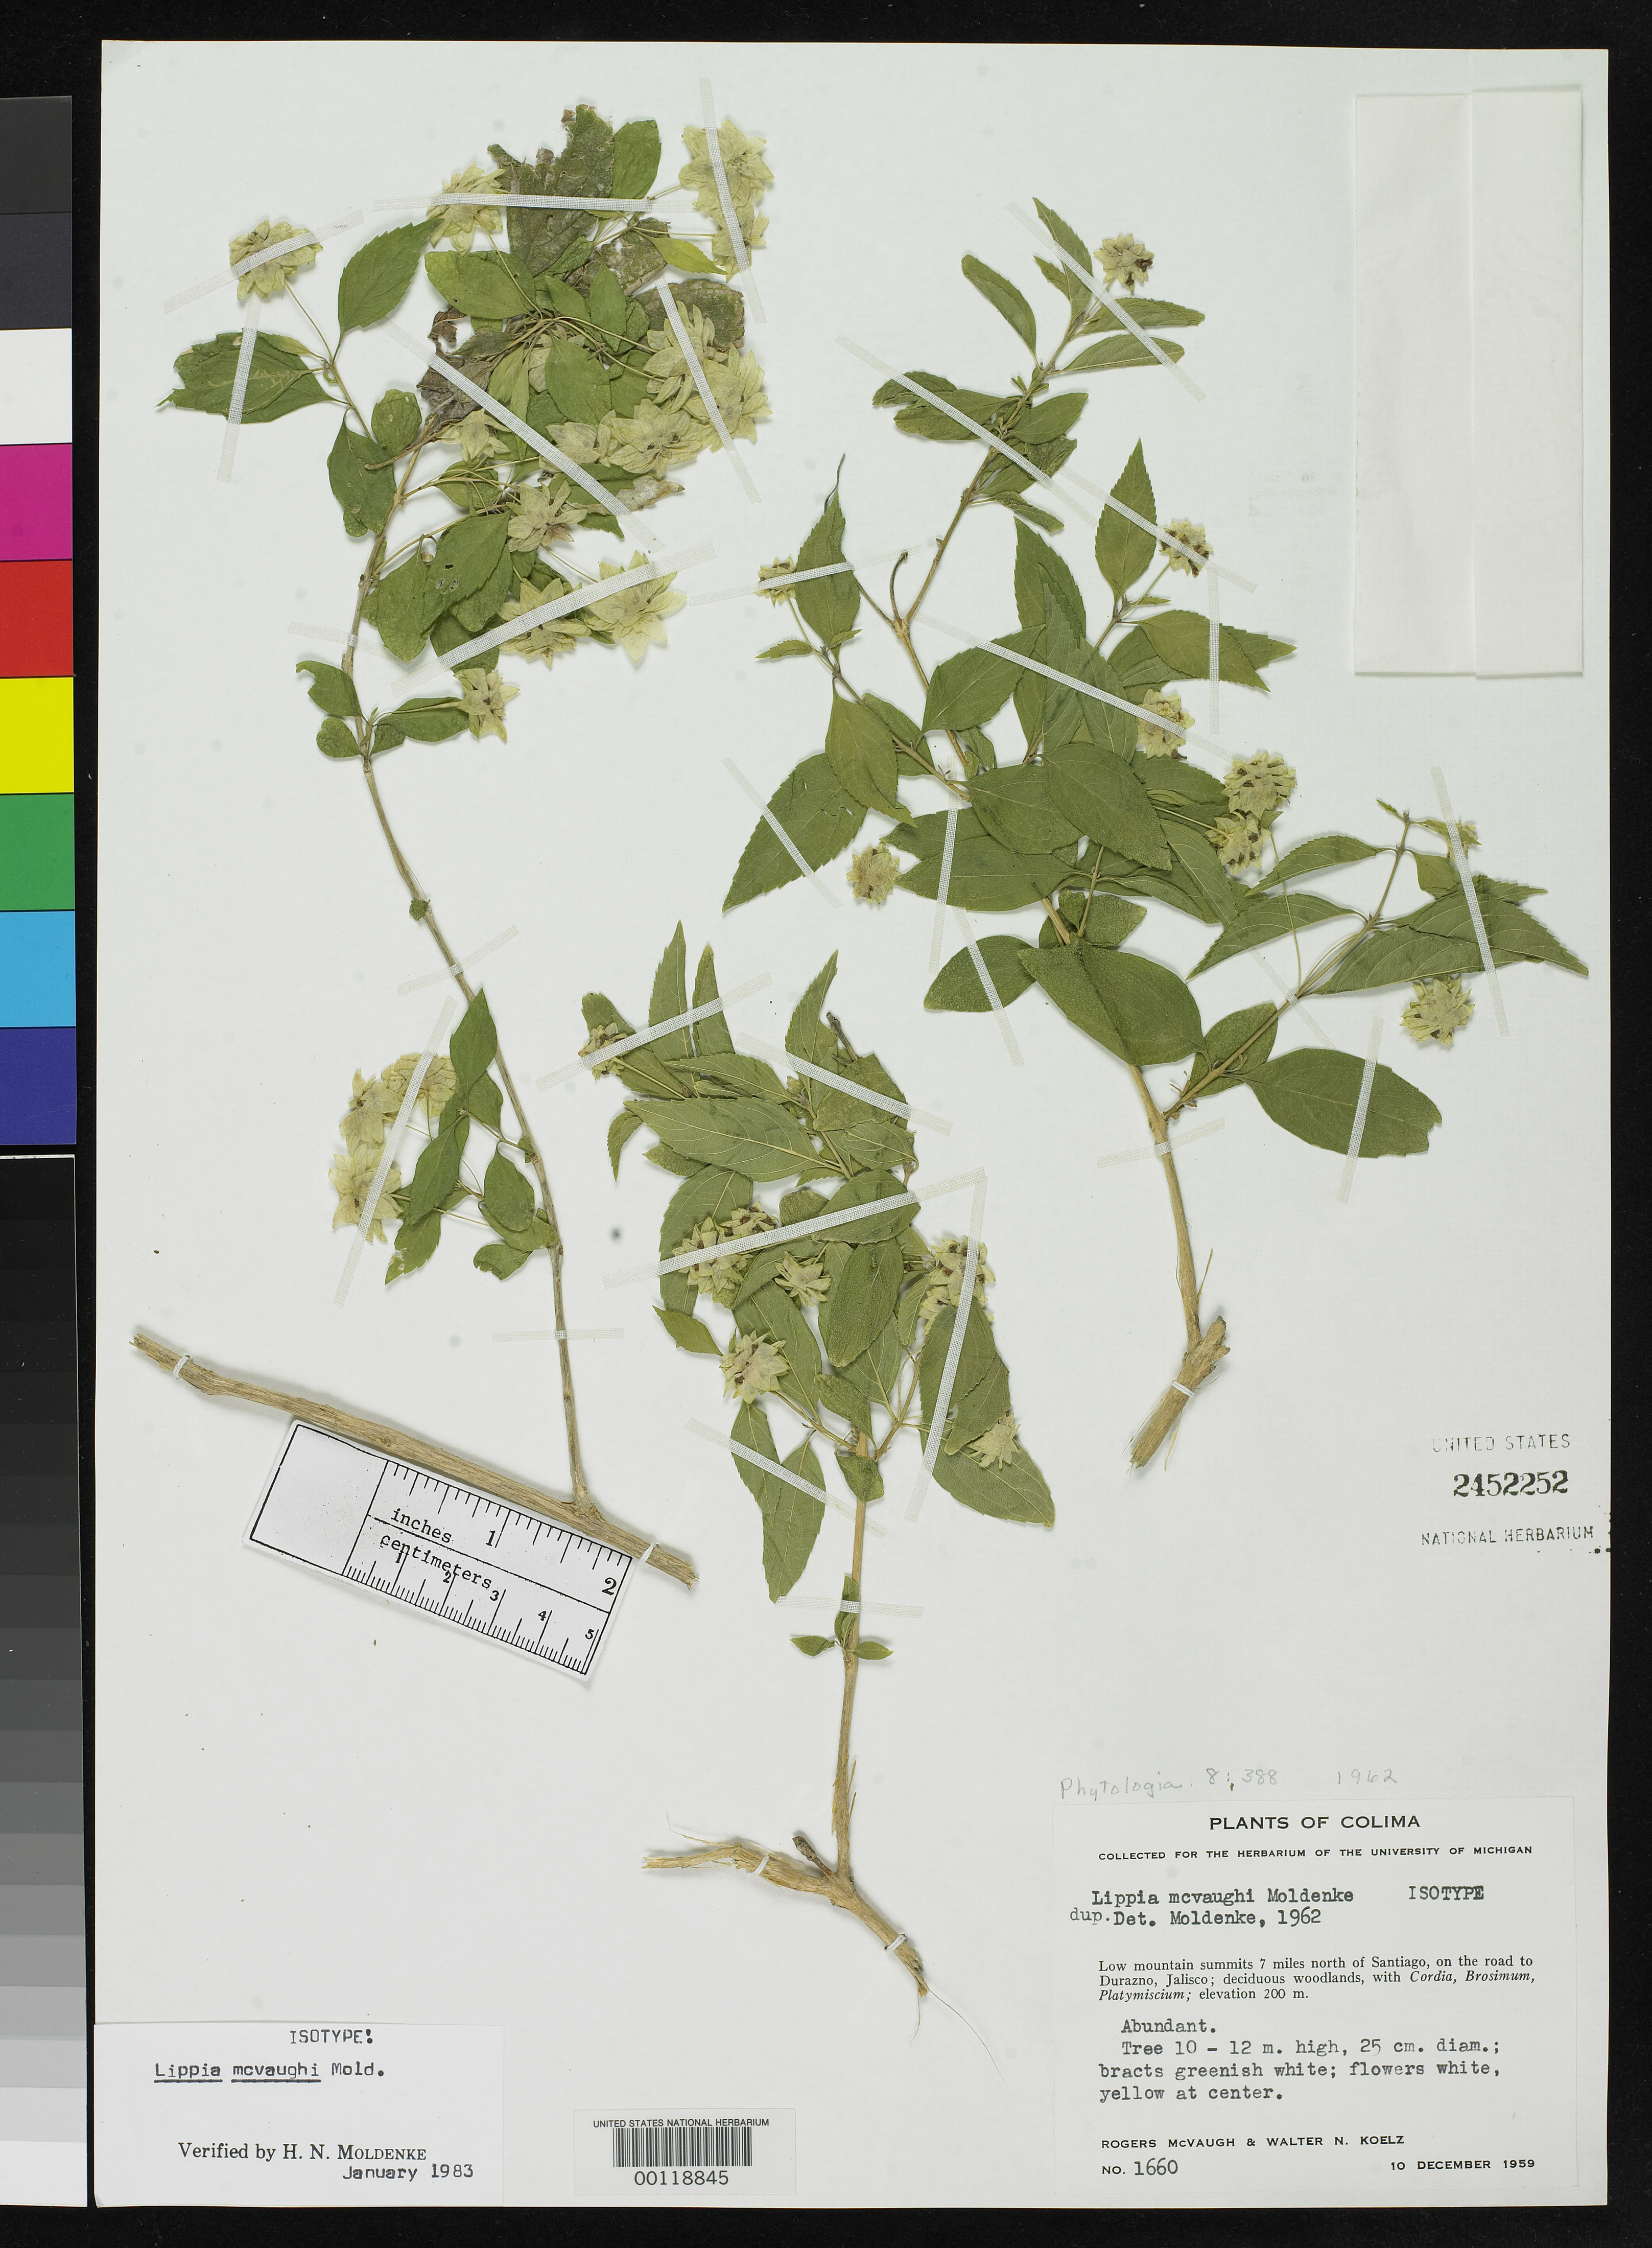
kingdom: Plantae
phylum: Tracheophyta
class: Magnoliopsida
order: Lamiales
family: Verbenaceae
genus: Lippia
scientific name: Lippia mcvaughii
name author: Moldenke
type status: Type Fragment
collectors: R. McVaugh & W. N. Koelz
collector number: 1660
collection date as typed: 10 Dec 1959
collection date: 1959-12-10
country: Mexico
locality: E of Monserrat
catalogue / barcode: US 2452252